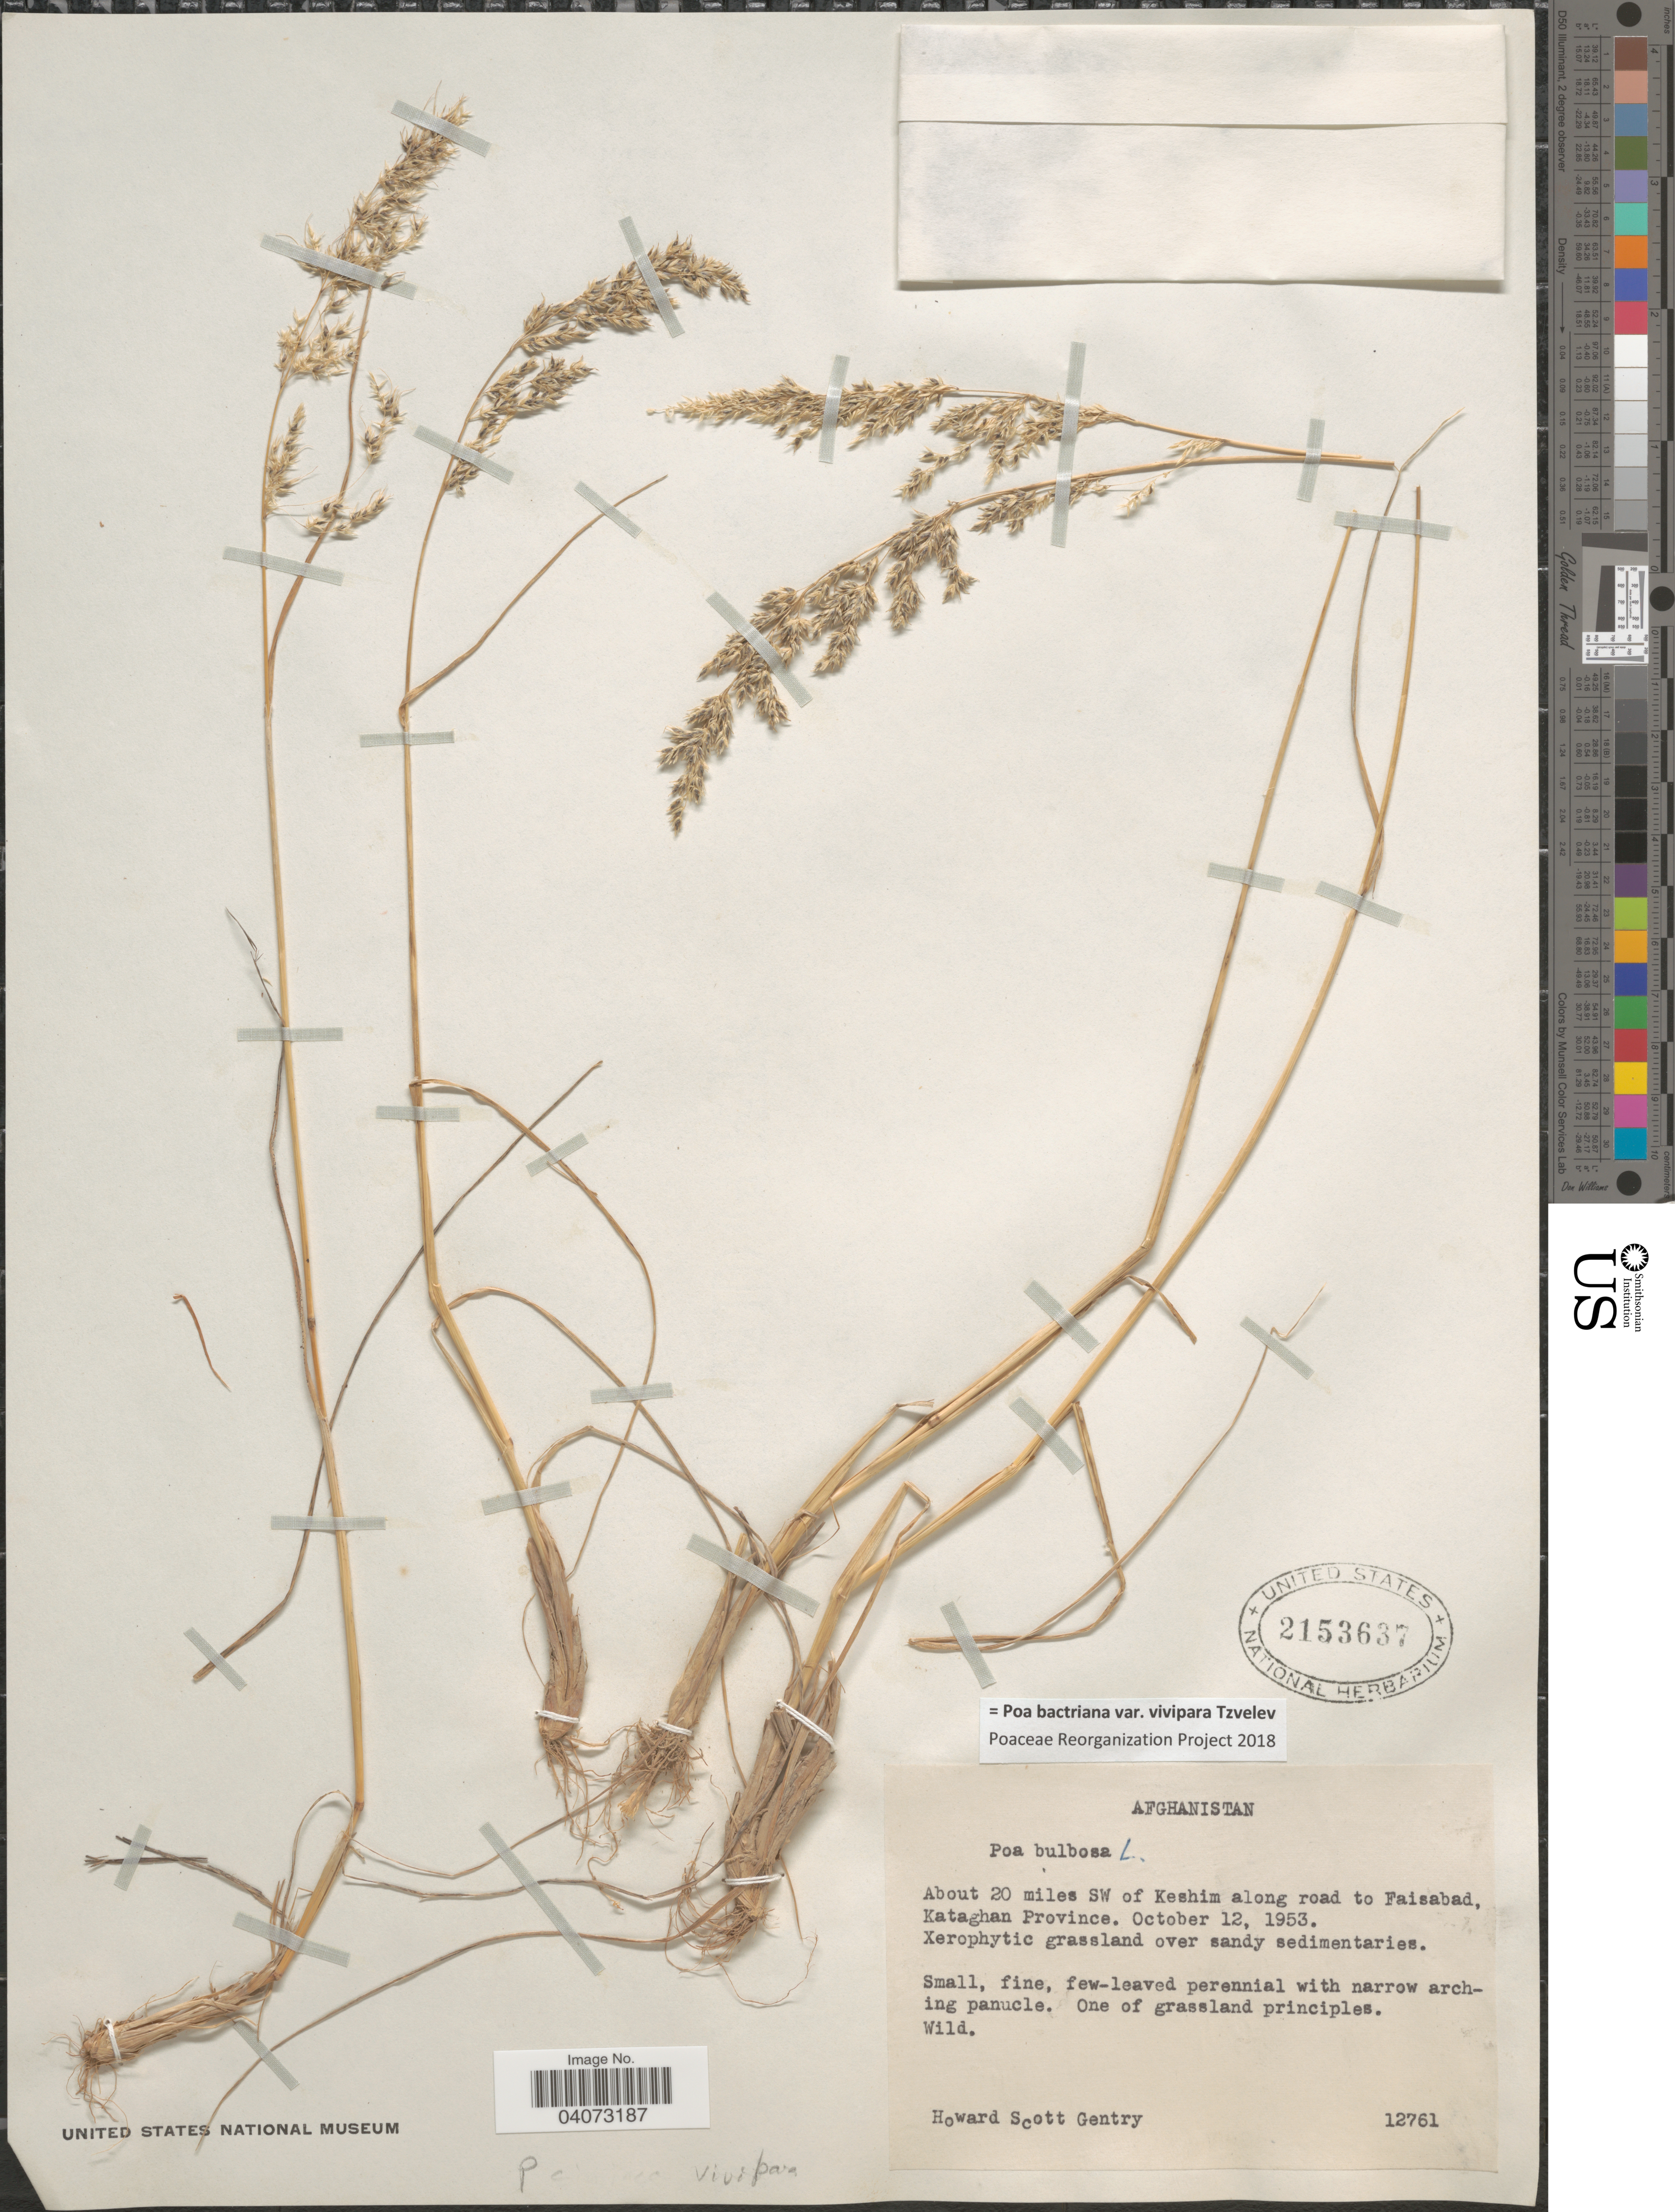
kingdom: Plantae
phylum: Tracheophyta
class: Liliopsida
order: Poales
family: Poaceae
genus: Poa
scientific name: Poa bactriana var. vivipara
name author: Tzvelev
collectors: H. S. Gentry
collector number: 12761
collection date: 1953-10-12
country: Afghanistan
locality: About 20 miles SW of Keshim along road to Faisabad, Kataghan Province.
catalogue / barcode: US 2153637